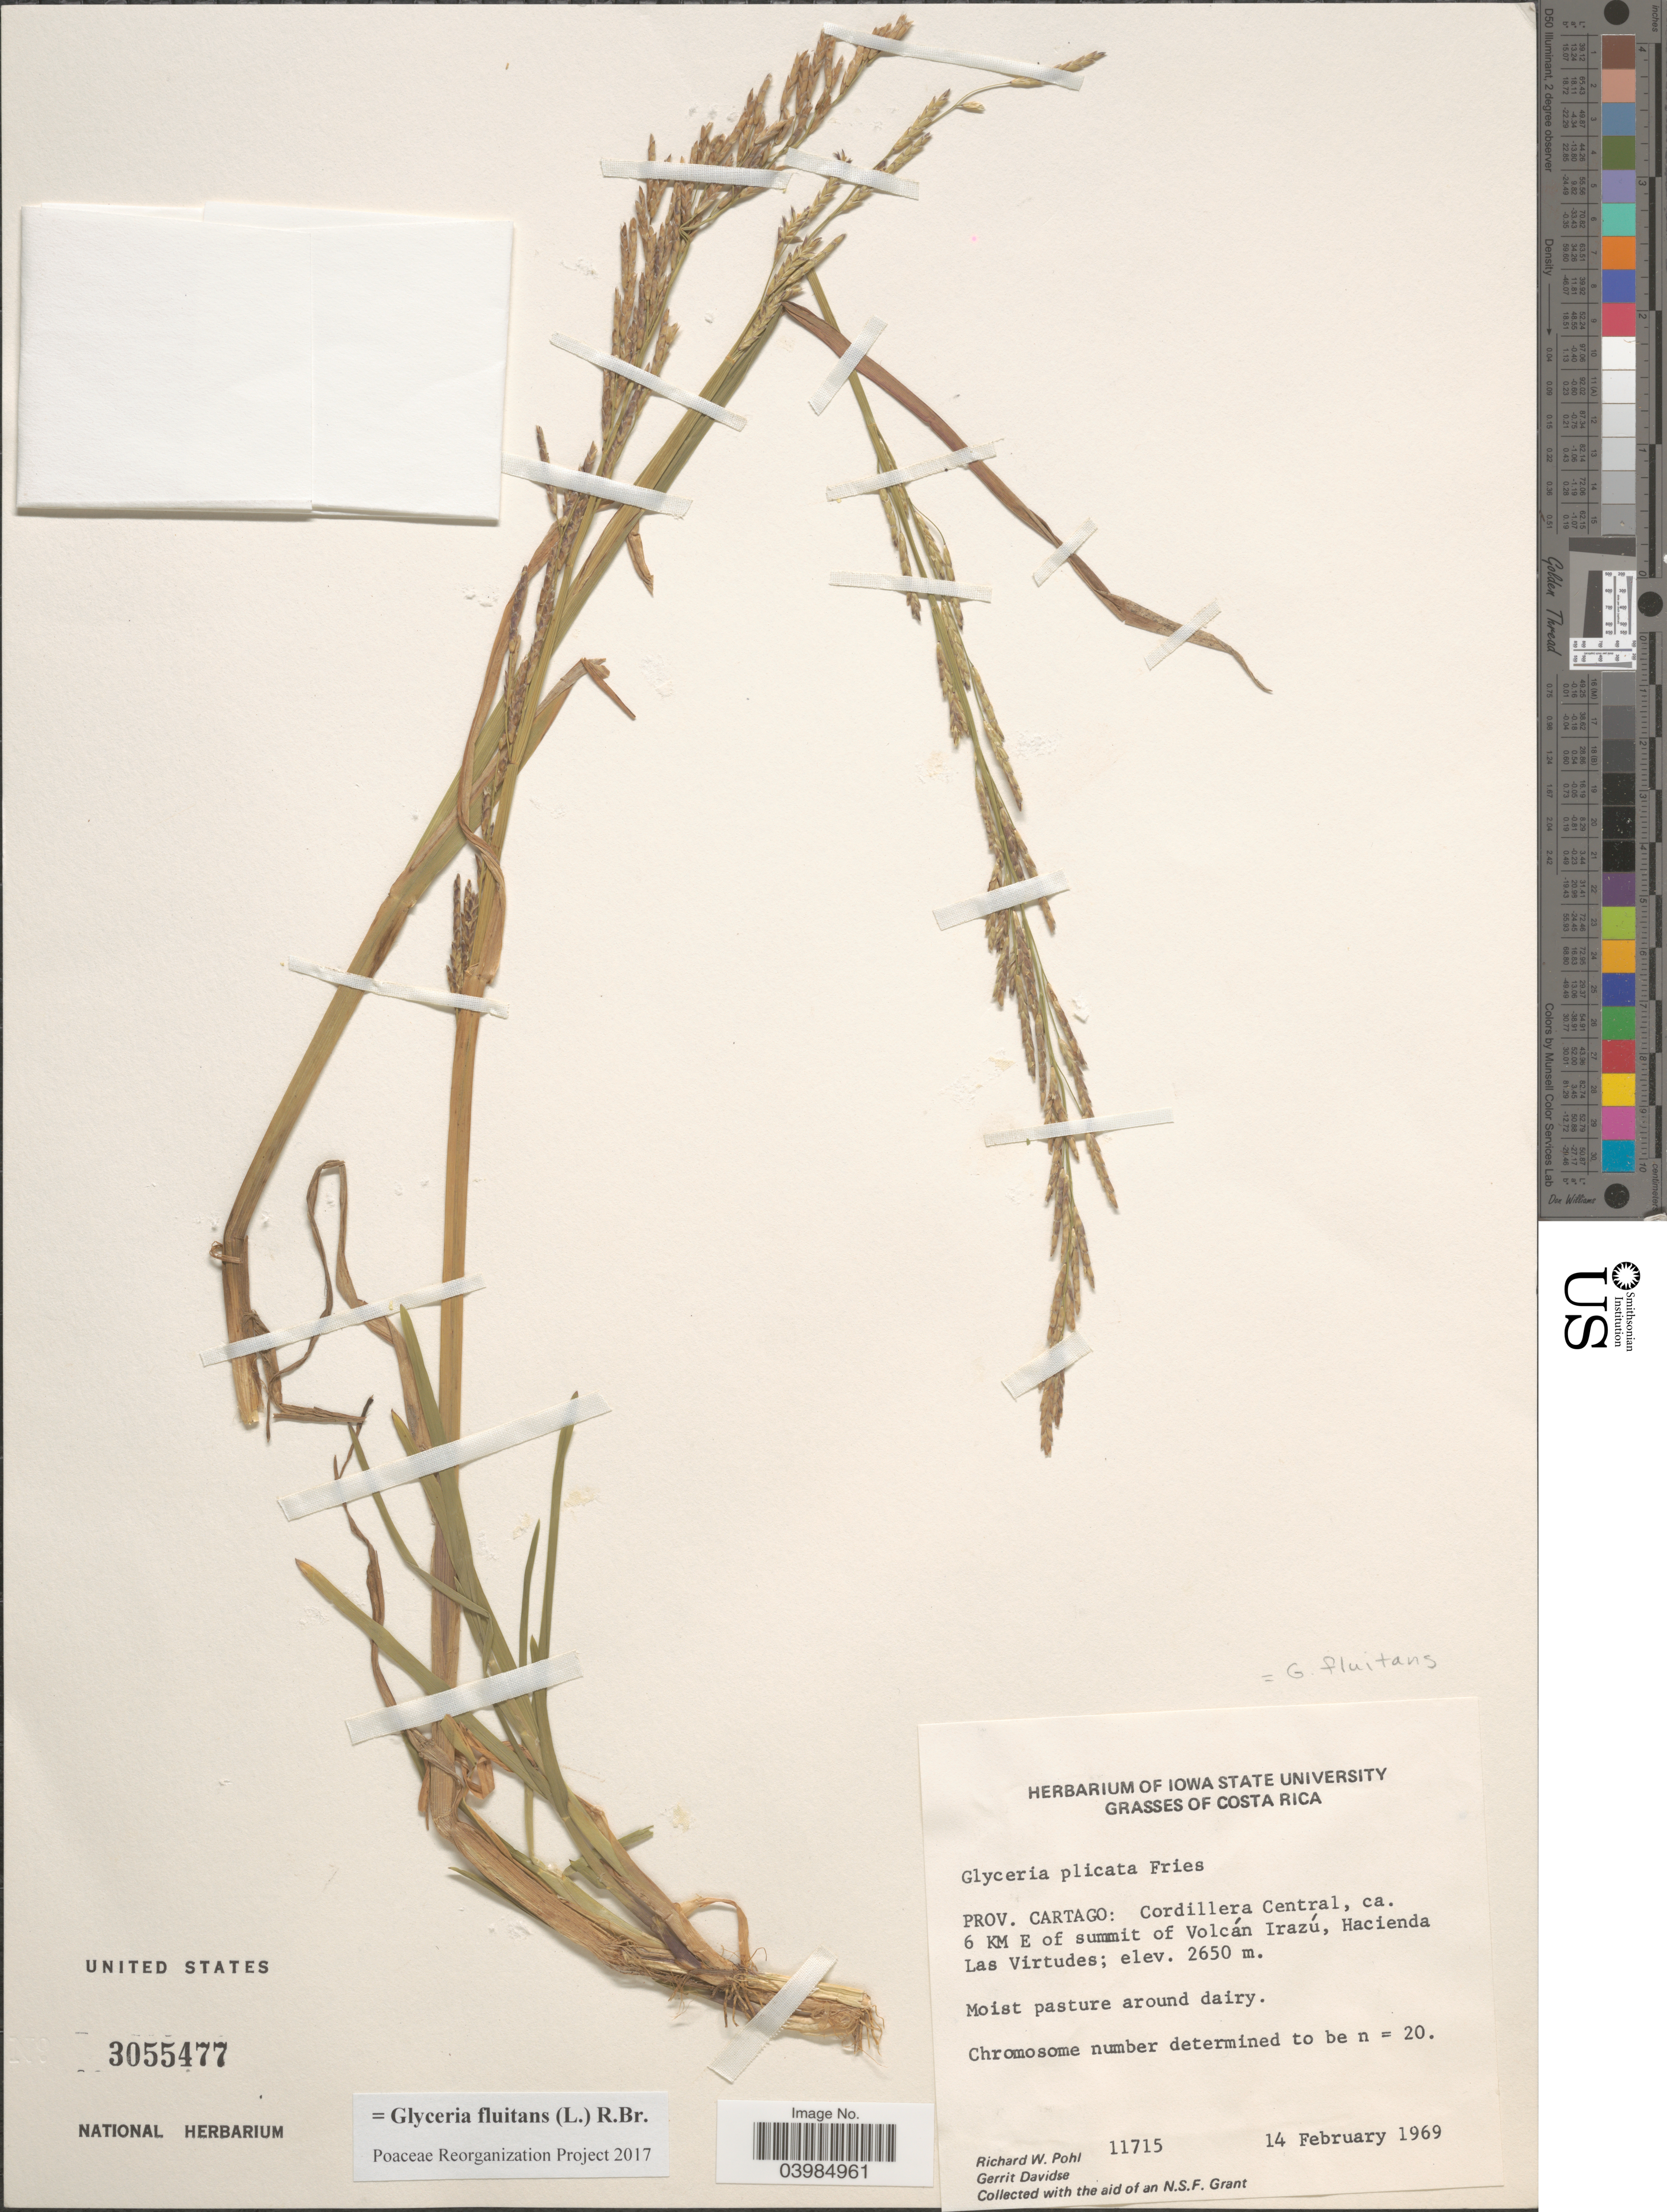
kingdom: Plantae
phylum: Tracheophyta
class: Liliopsida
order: Poales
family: Poaceae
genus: Glyceria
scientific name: Glyceria fluitans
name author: (L.) R. Br.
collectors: R. W. Pohl & G. Davidse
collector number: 11715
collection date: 1969-02-14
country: Costa Rica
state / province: Cartago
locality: Cordillera Central, ca. 6 Km E of summit of Volcán Irazú, Hacienda Las Virtudes.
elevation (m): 2650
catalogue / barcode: US 3055477